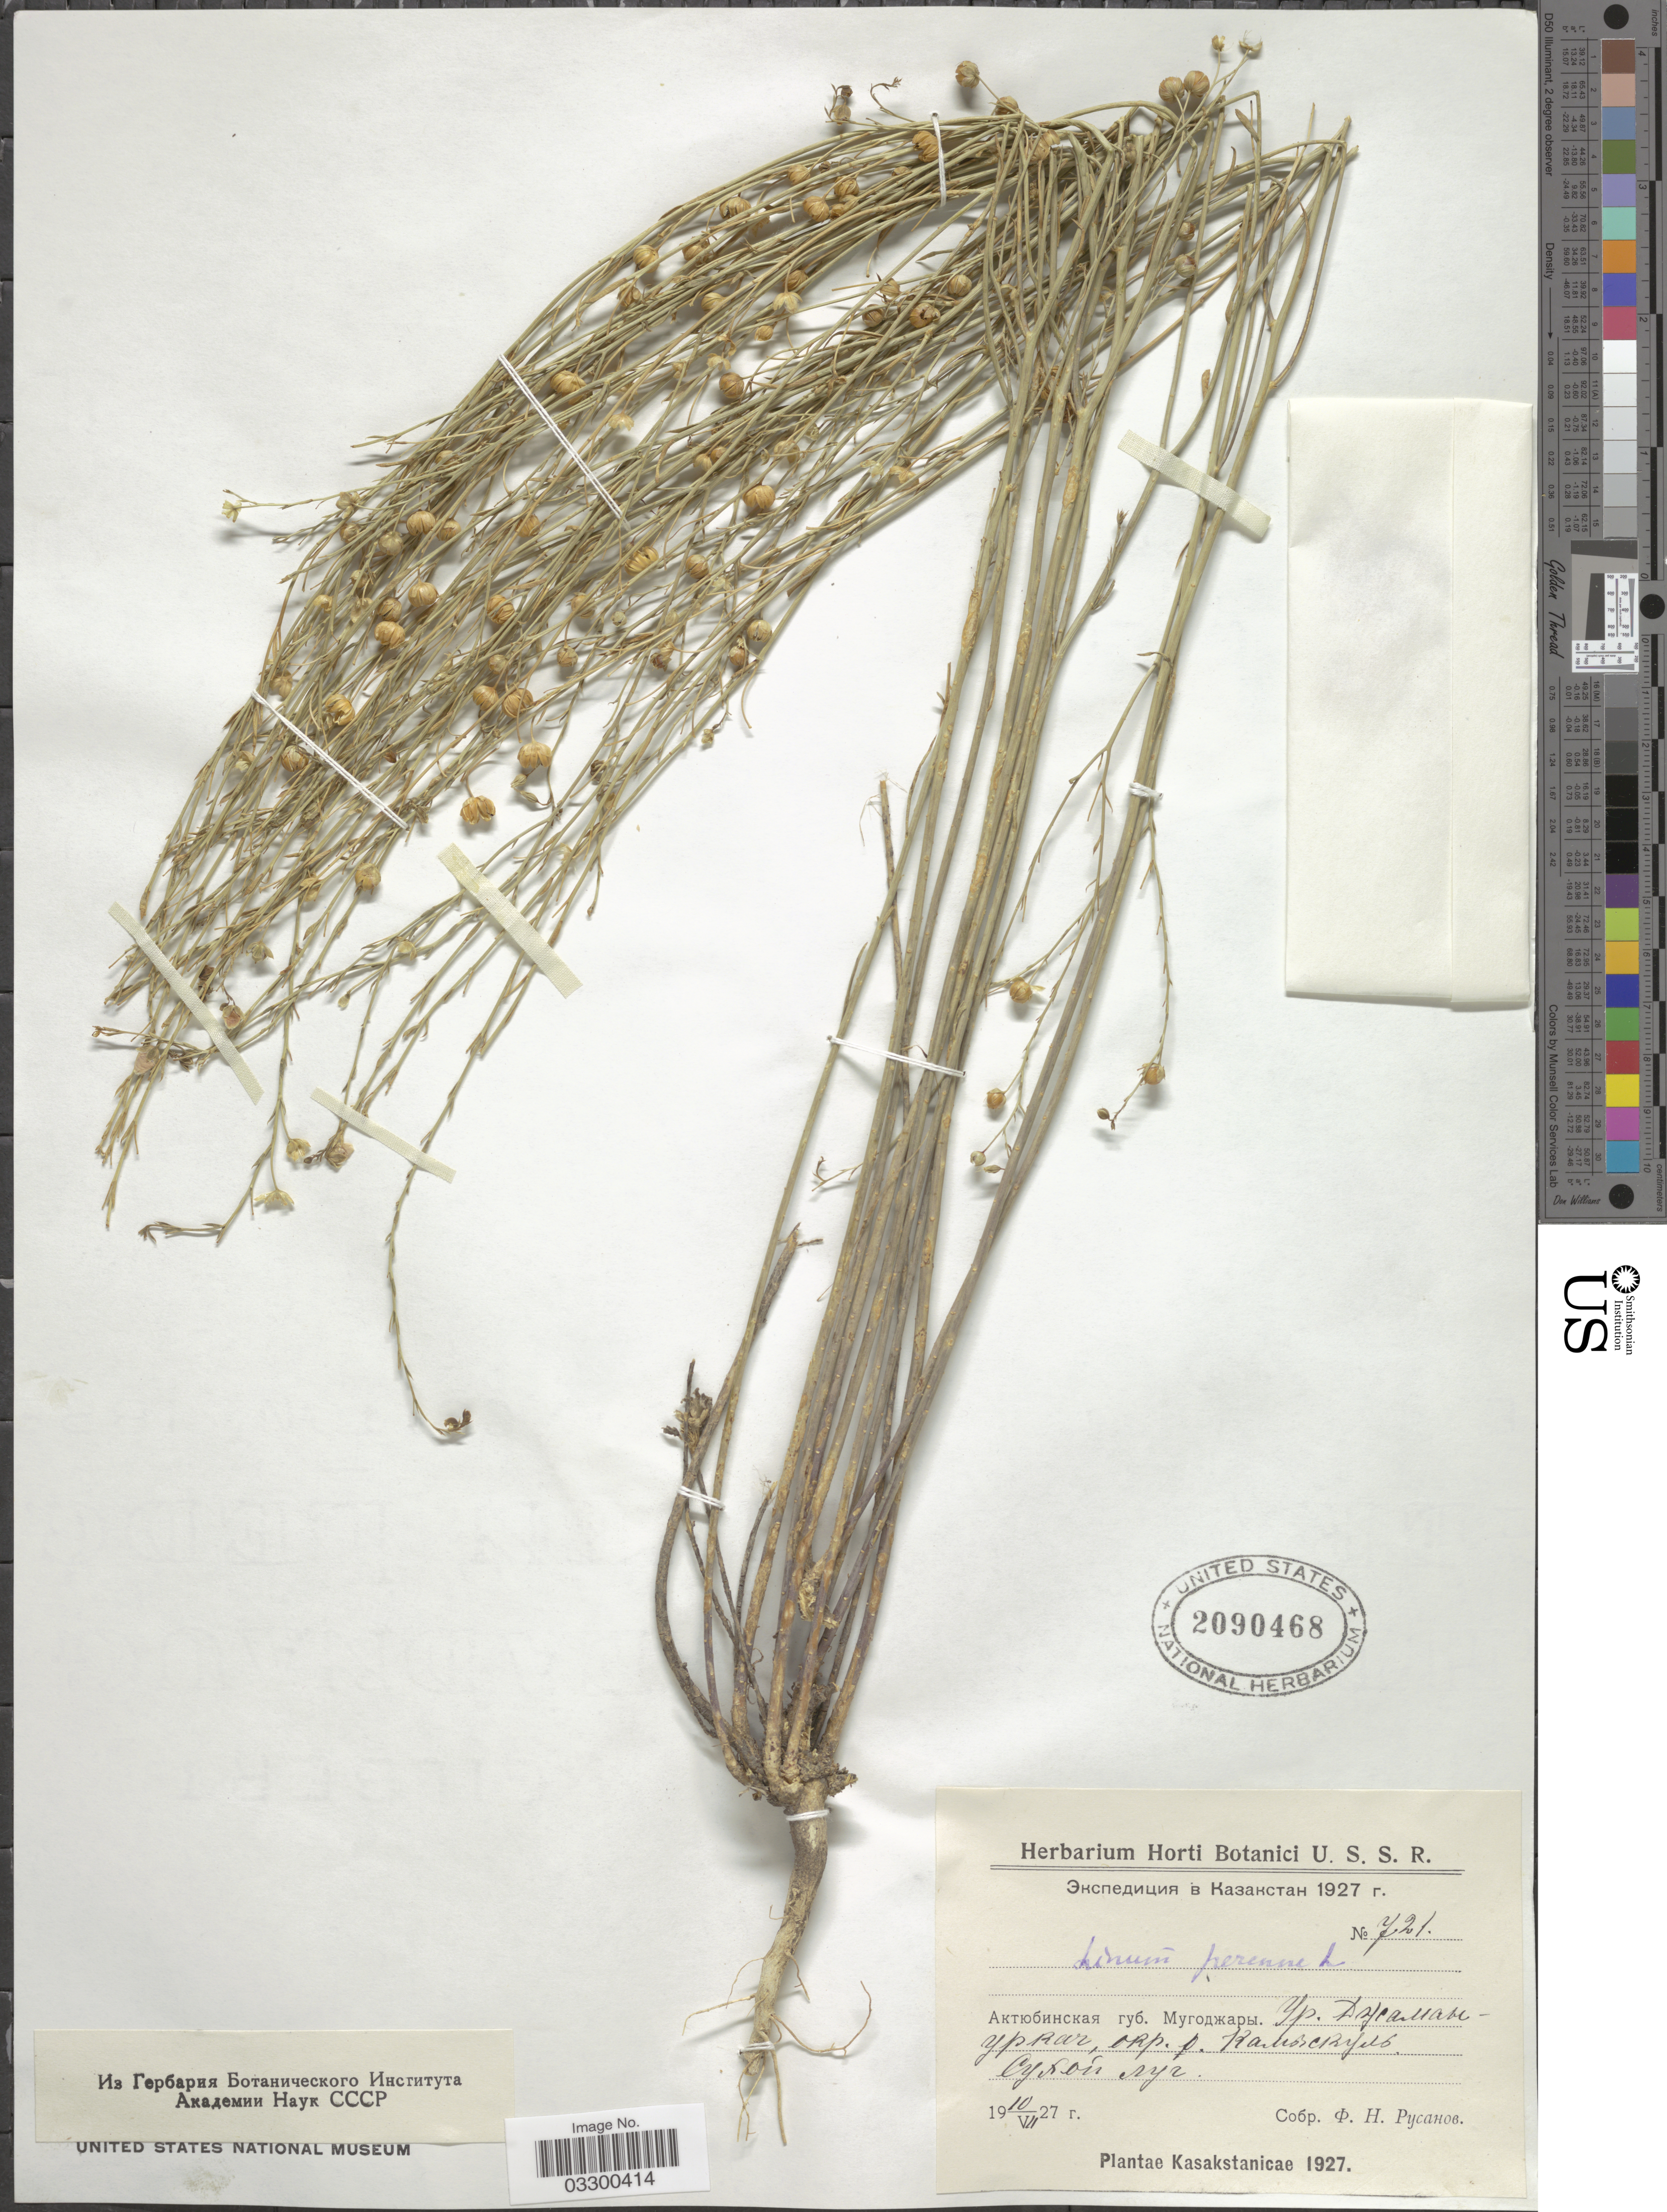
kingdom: Plantae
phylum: Tracheophyta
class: Magnoliopsida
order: Malpighiales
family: Linaceae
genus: Linum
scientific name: Linum perenne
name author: L.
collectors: F. Rusanov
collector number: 721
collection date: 1927-07-10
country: Kazakhstan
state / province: Aqtobe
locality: Mugodzhary.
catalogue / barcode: US 2090468